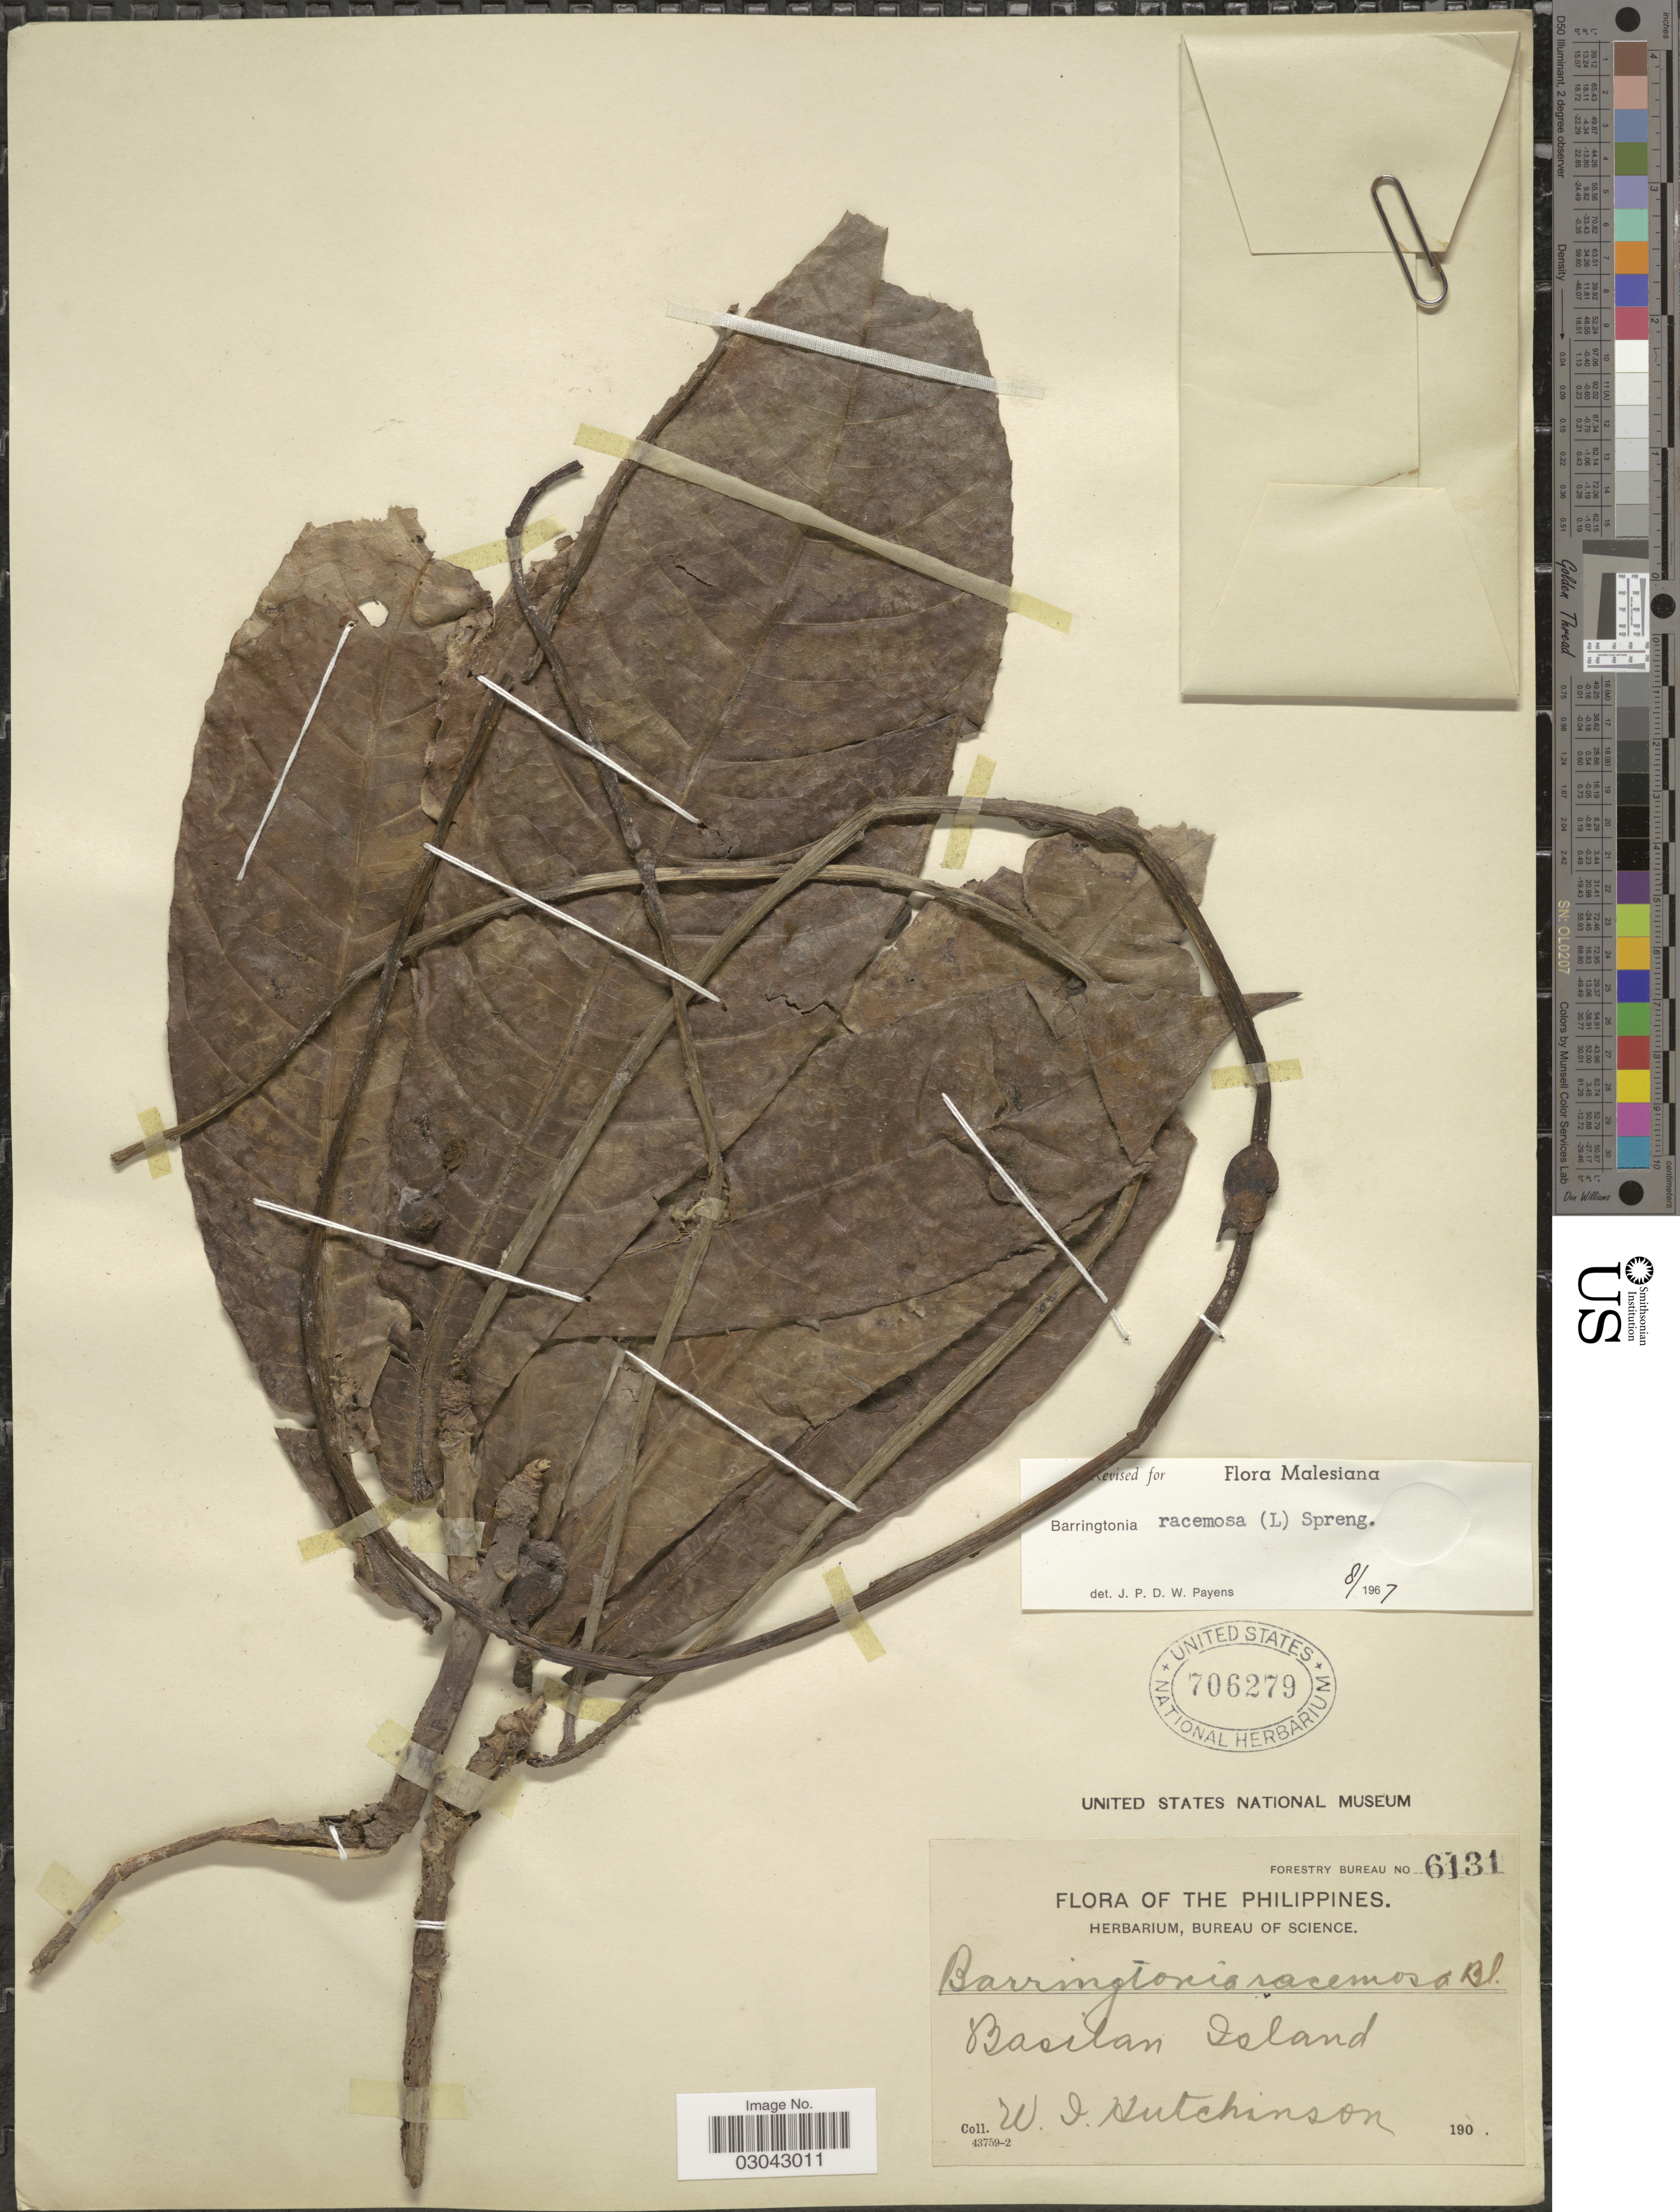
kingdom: Plantae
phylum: Tracheophyta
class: Magnoliopsida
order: Ericales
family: Lecythidaceae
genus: Barringtonia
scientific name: Barringtonia racemosa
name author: (L.) Spreng.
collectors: W. J. Hutchinson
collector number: Forestry Bureau 6131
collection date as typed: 190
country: Philippines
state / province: Muslim Mindanao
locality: Basilan Island.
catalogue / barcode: US 706279